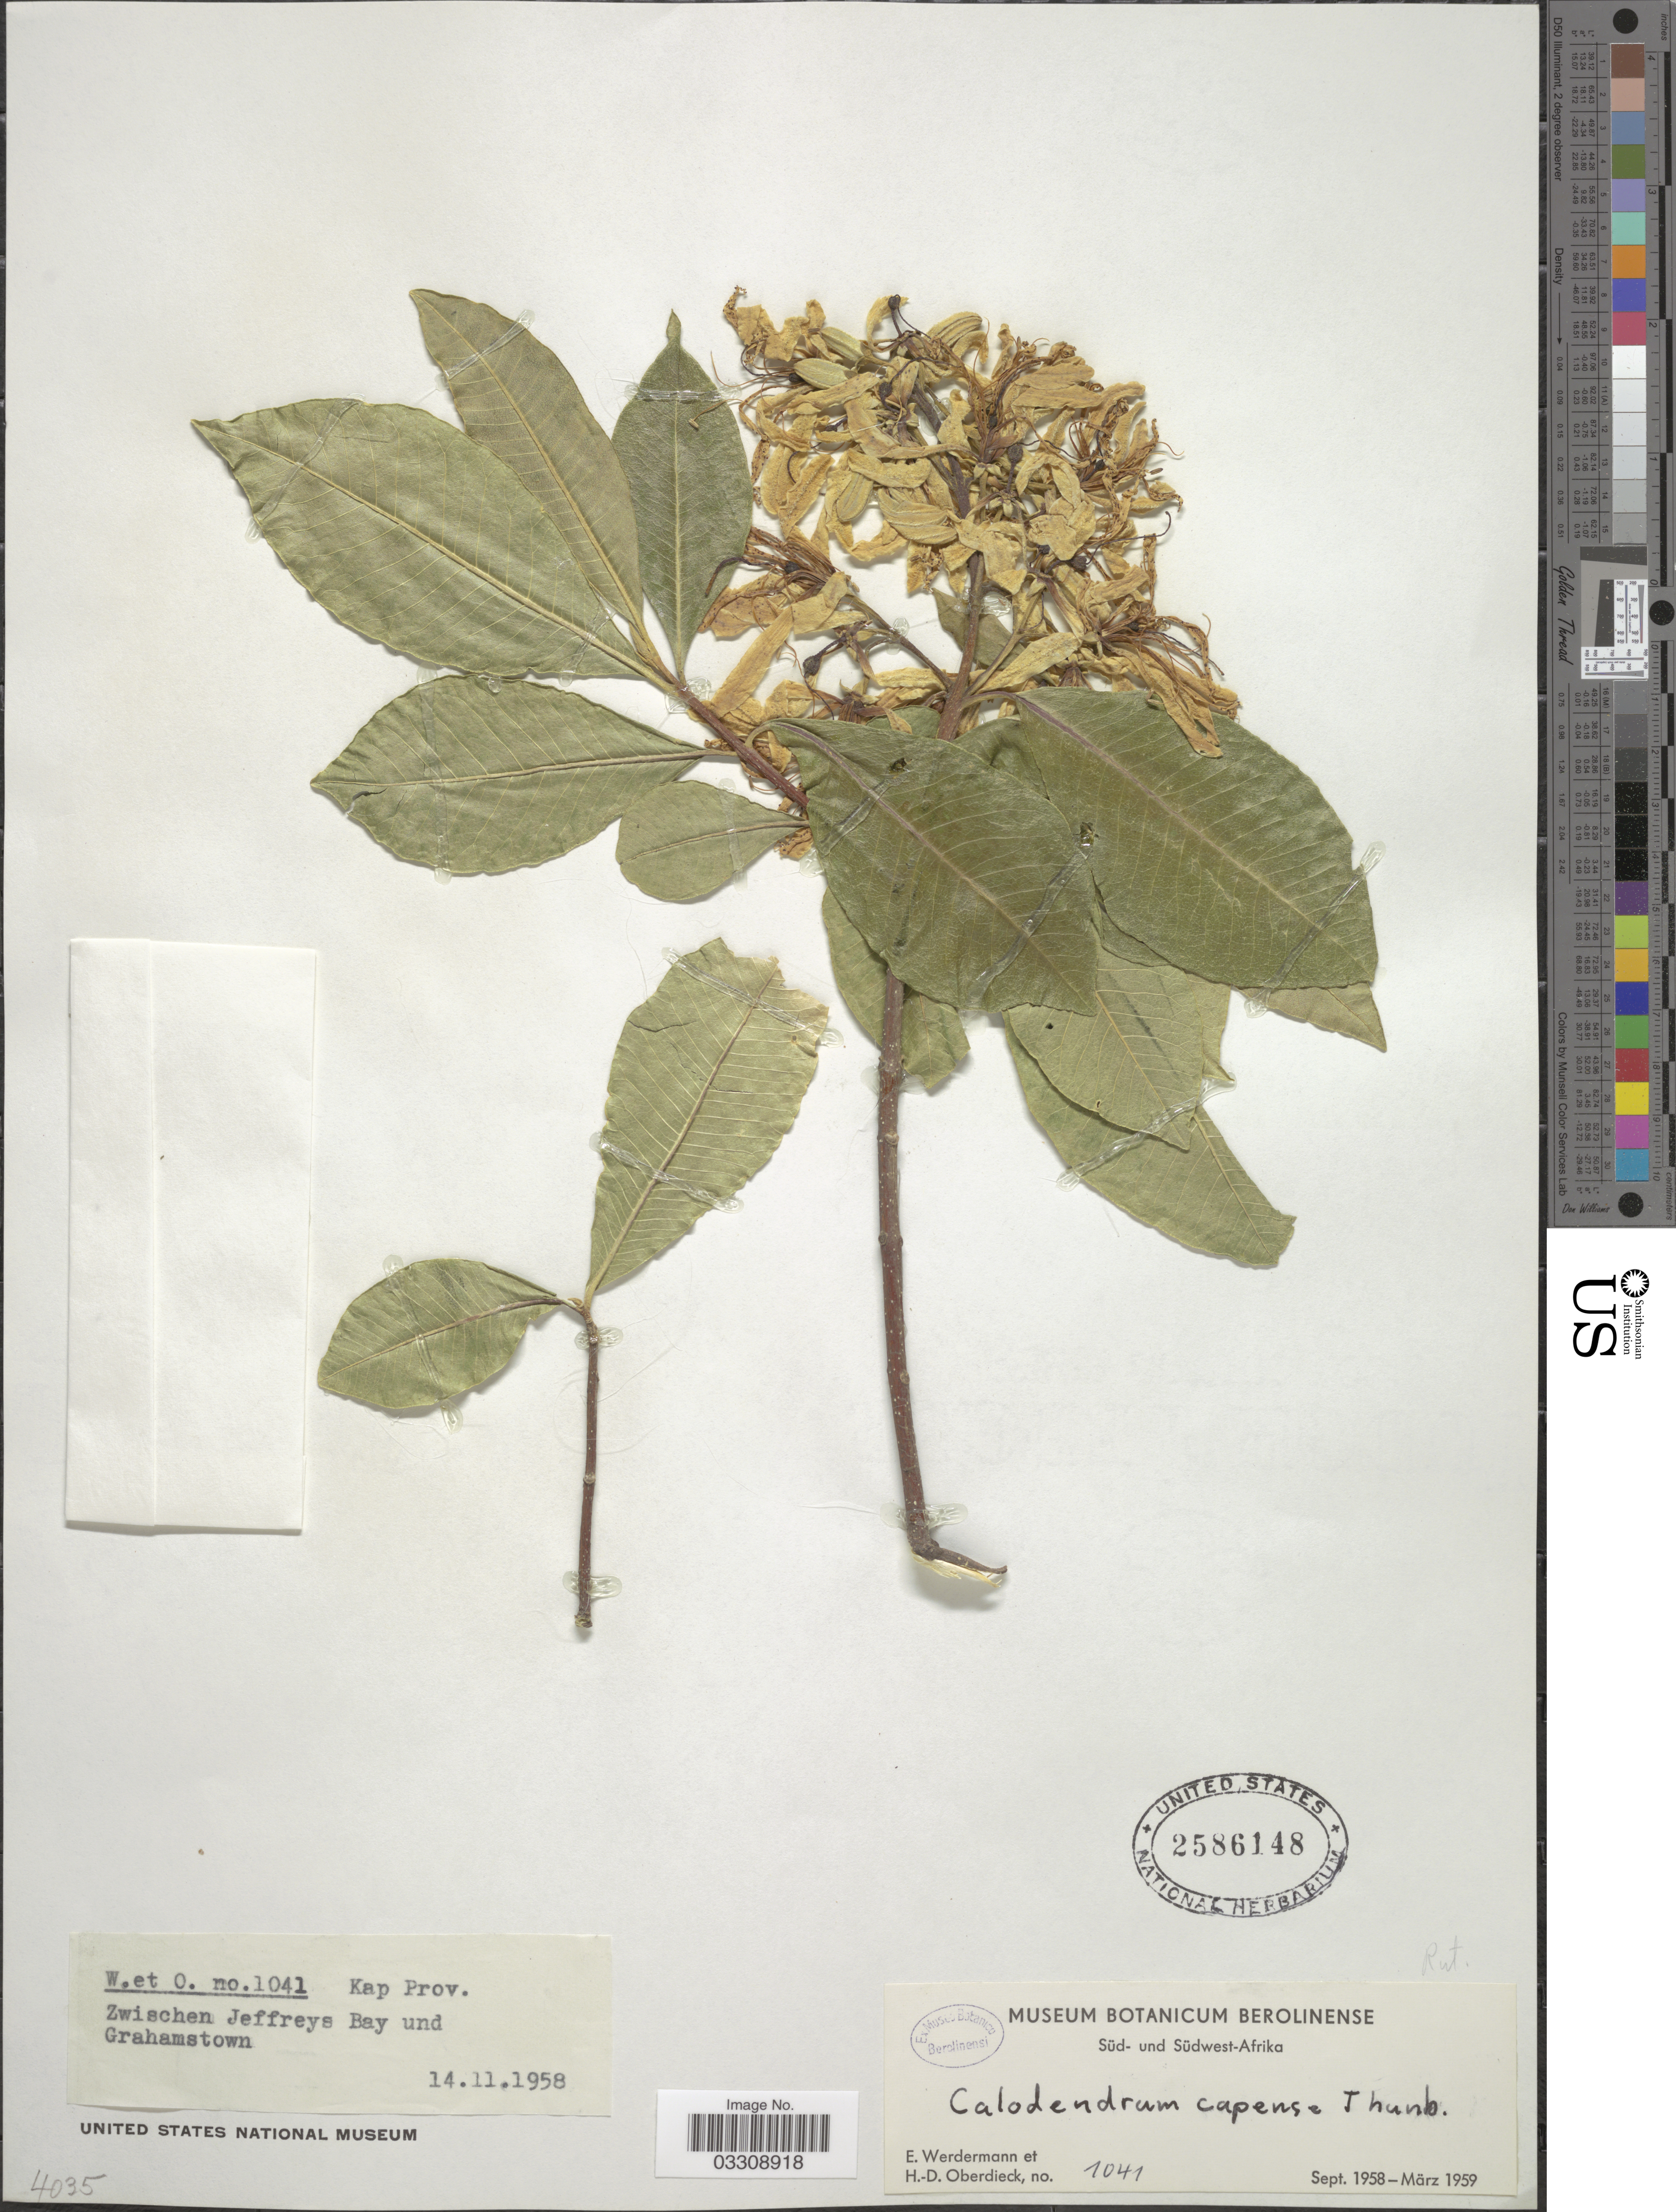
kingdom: Plantae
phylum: Tracheophyta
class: Magnoliopsida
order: Sapindales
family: Rutaceae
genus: Calodendrum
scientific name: Calodendrum capense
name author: (L. f.) Thunb.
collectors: E. Wedermann & H. Oberdieck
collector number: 1041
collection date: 1958-11-14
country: South Africa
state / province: Eastern Cape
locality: Kap Prov., Zwischen Jeffreys Bay und Grahamstown.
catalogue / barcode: US 2586148